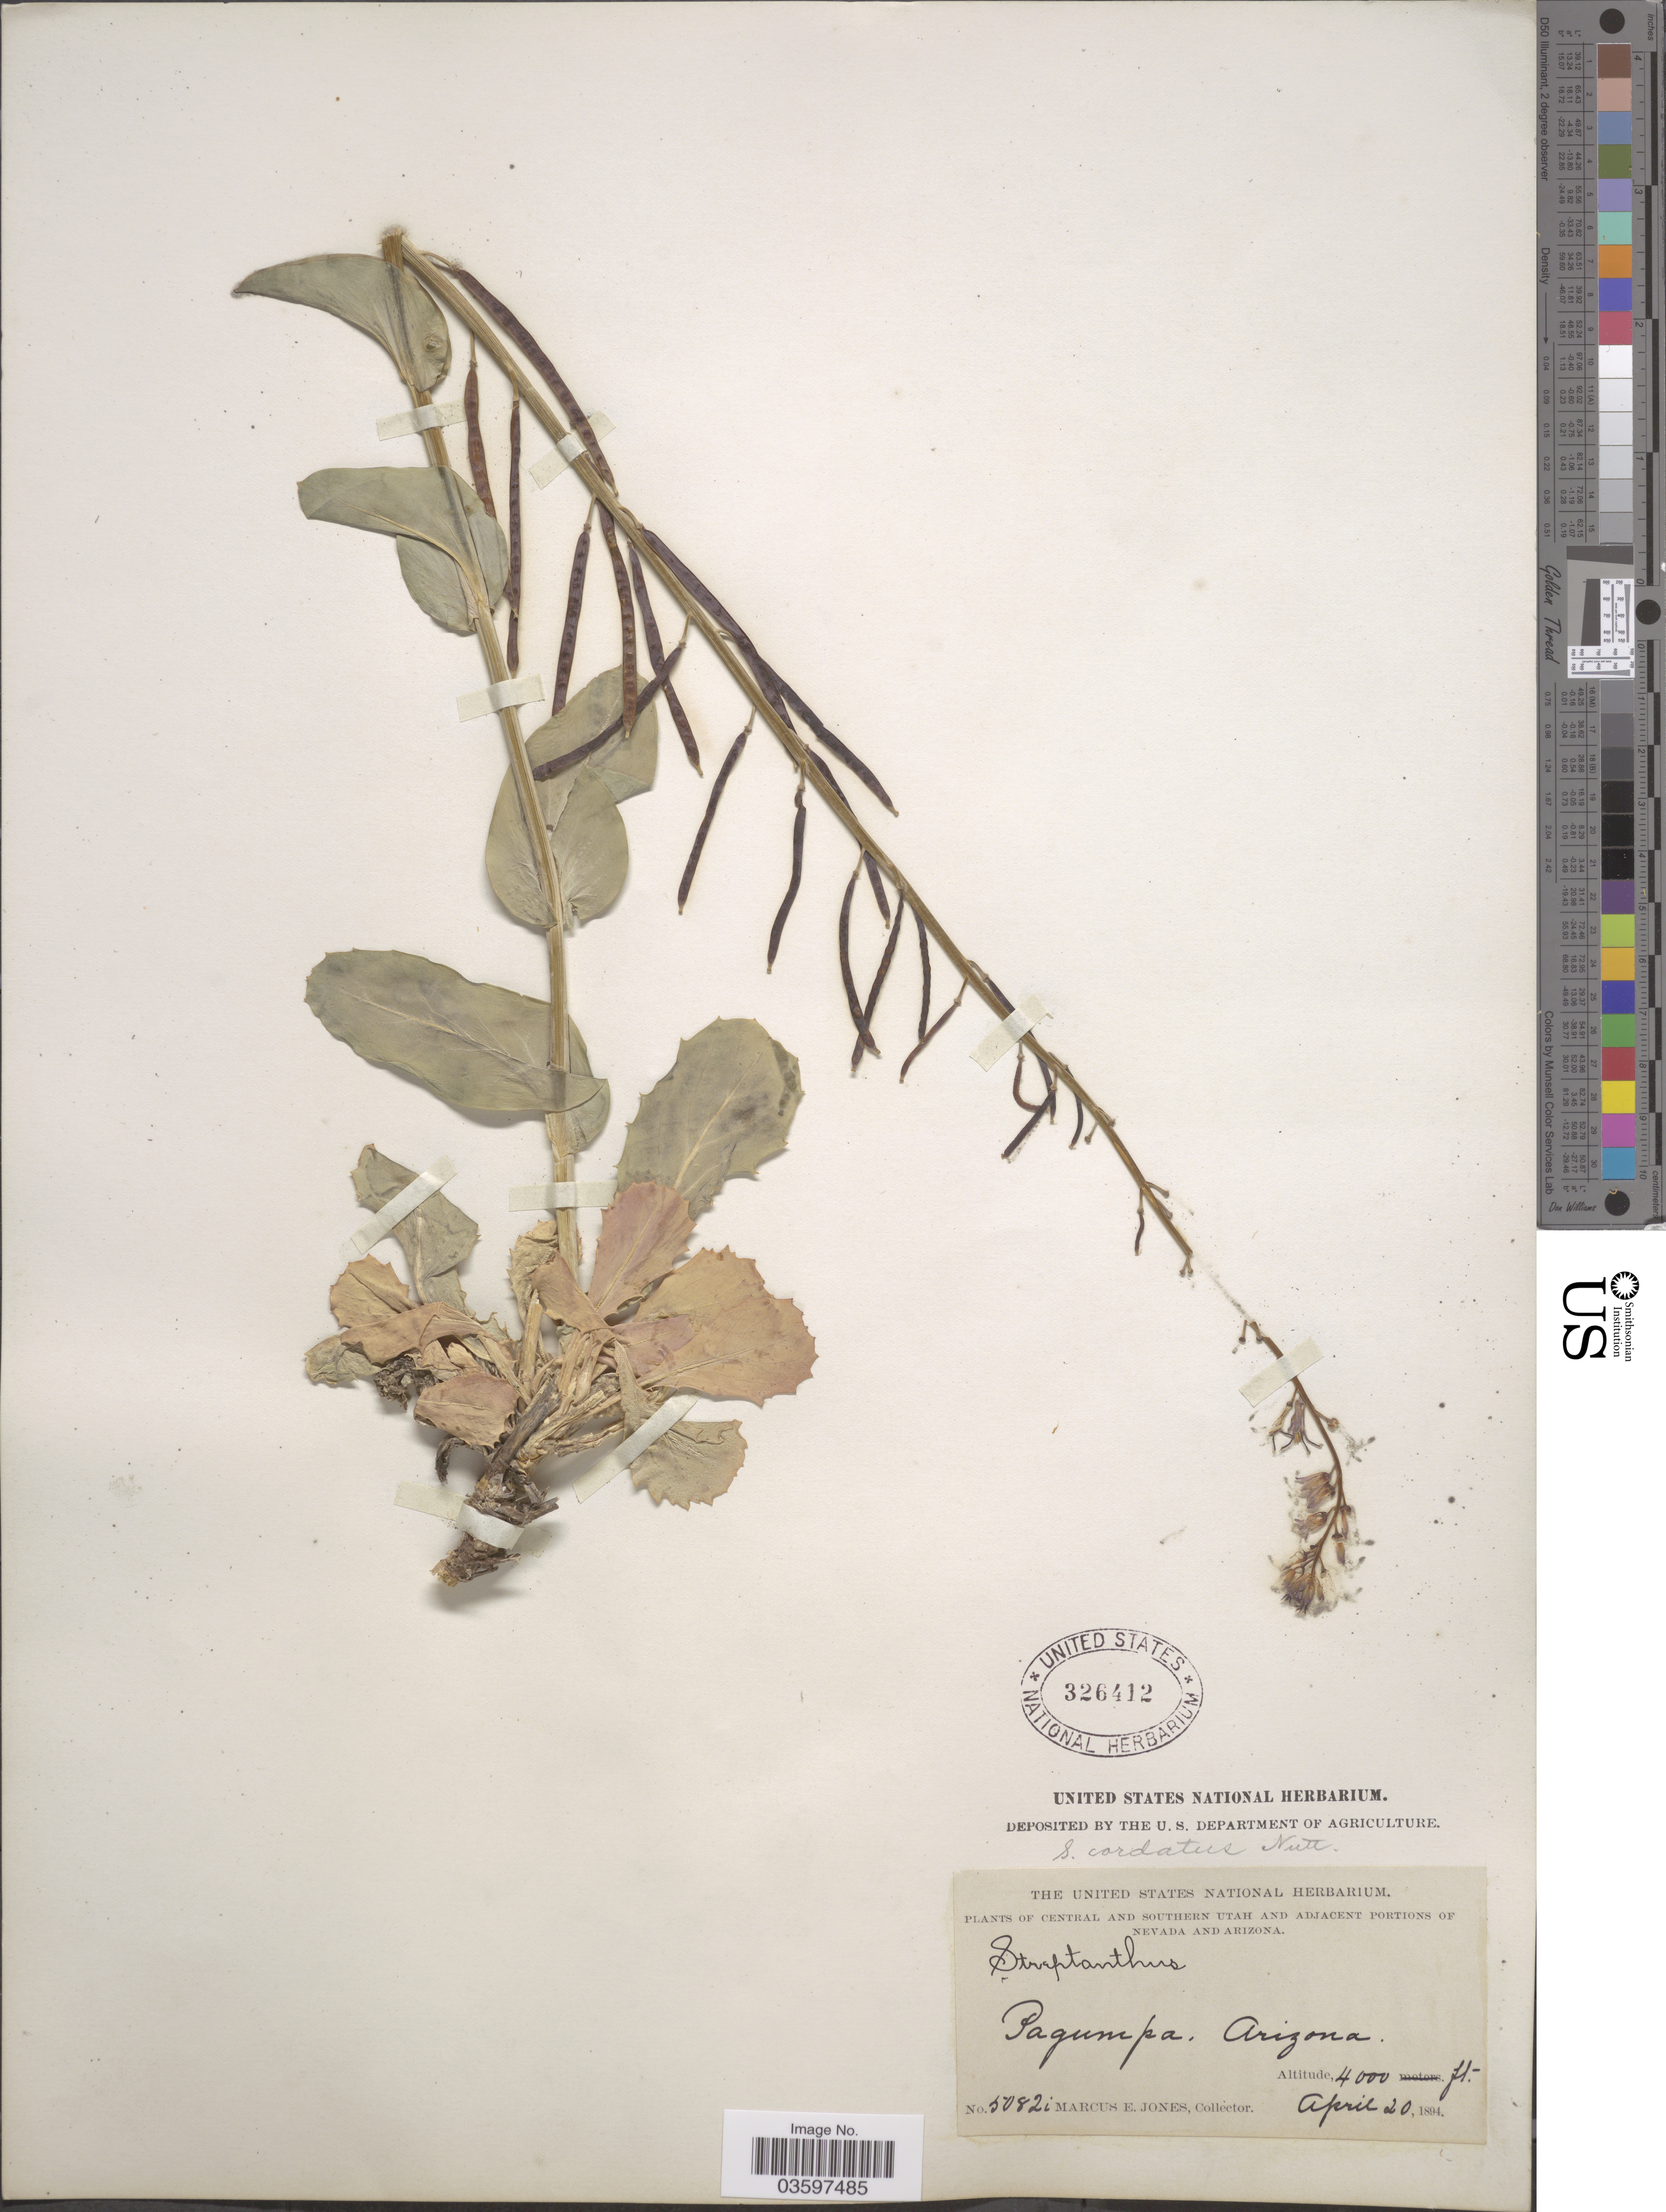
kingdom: Plantae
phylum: Tracheophyta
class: Magnoliopsida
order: Brassicales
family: Brassicaceae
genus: Streptanthus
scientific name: Streptanthus cordatus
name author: Nutt. ex Torr. & A. Gray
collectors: M. E. Jones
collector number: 5082i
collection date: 1894-04-20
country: United States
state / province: Arizona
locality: Pagumpa.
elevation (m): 1219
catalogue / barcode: US 326412